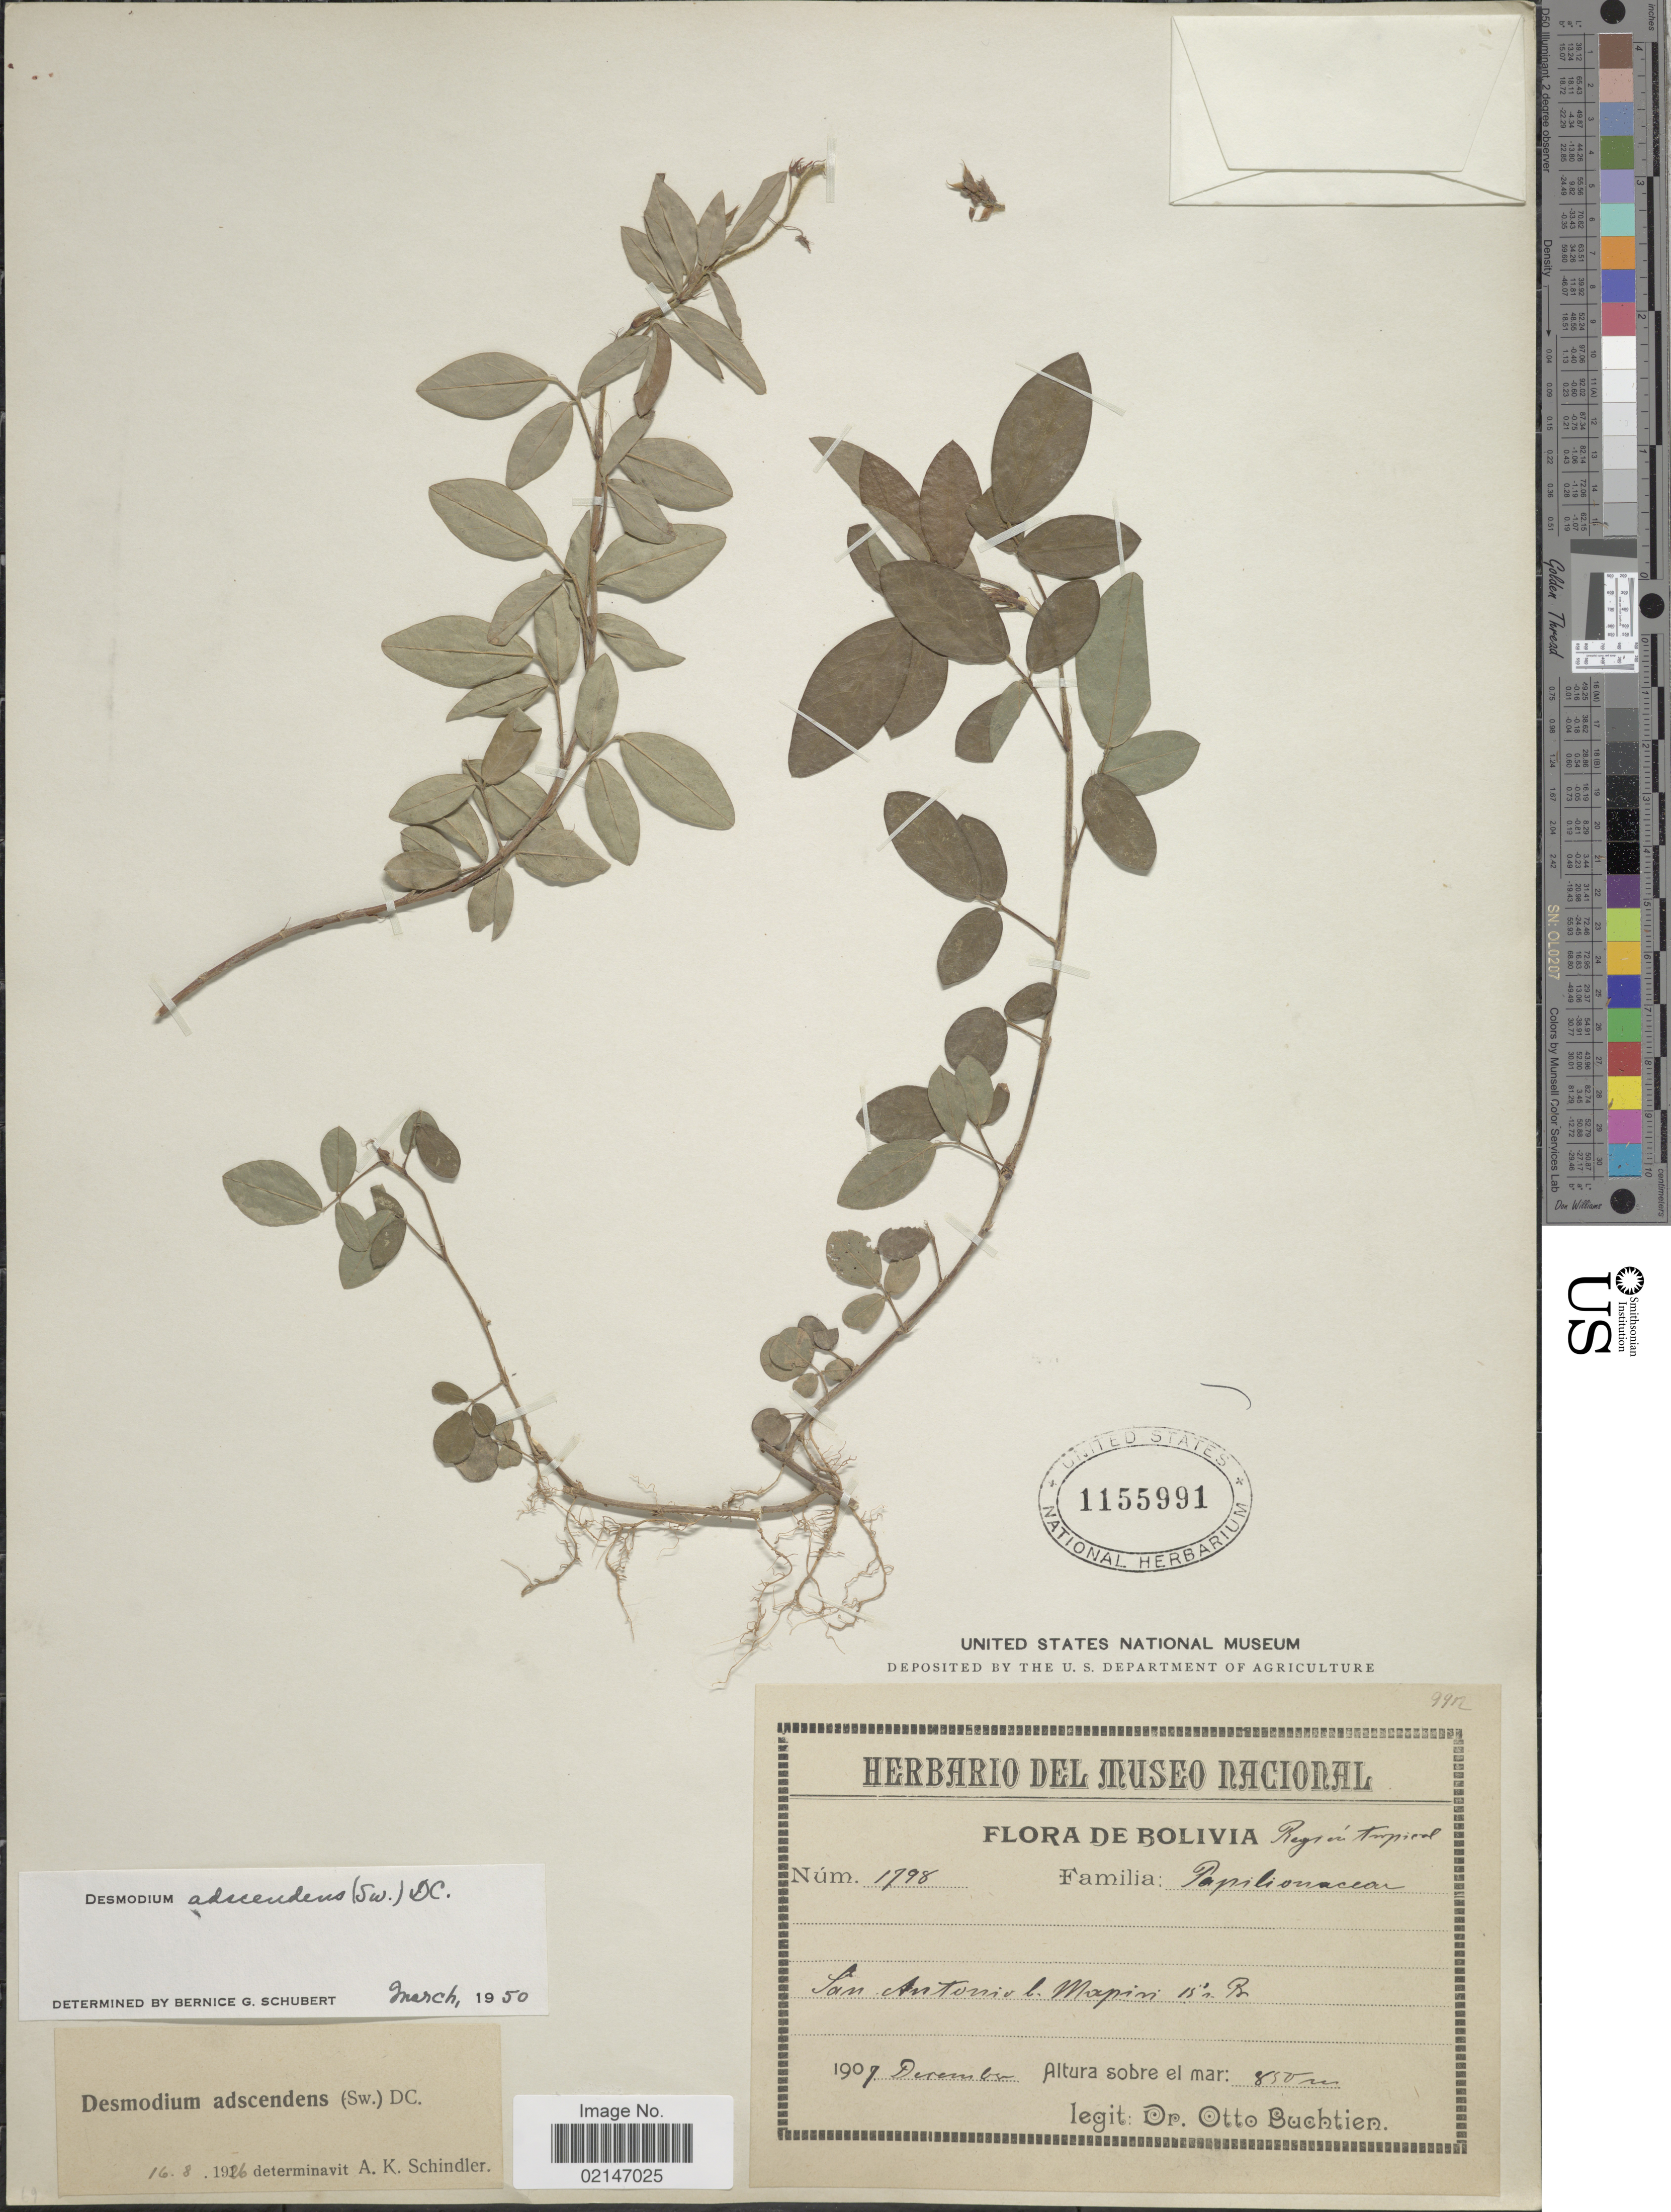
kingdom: Plantae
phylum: Tracheophyta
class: Magnoliopsida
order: Fabales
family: Fabaceae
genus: Grona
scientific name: Grona adscendens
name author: (Sw.) H. Ohashi & K. Ohashi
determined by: Strong, Mark T., (BOT), Smithsonian Institution - National Museum of Natural History (UNITED STATES)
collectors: O. Buchtien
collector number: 1798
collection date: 1907-12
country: Bolivia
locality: Región tropical, San Antonio b. Mapiri 15° n Br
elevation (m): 850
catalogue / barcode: US 1155991